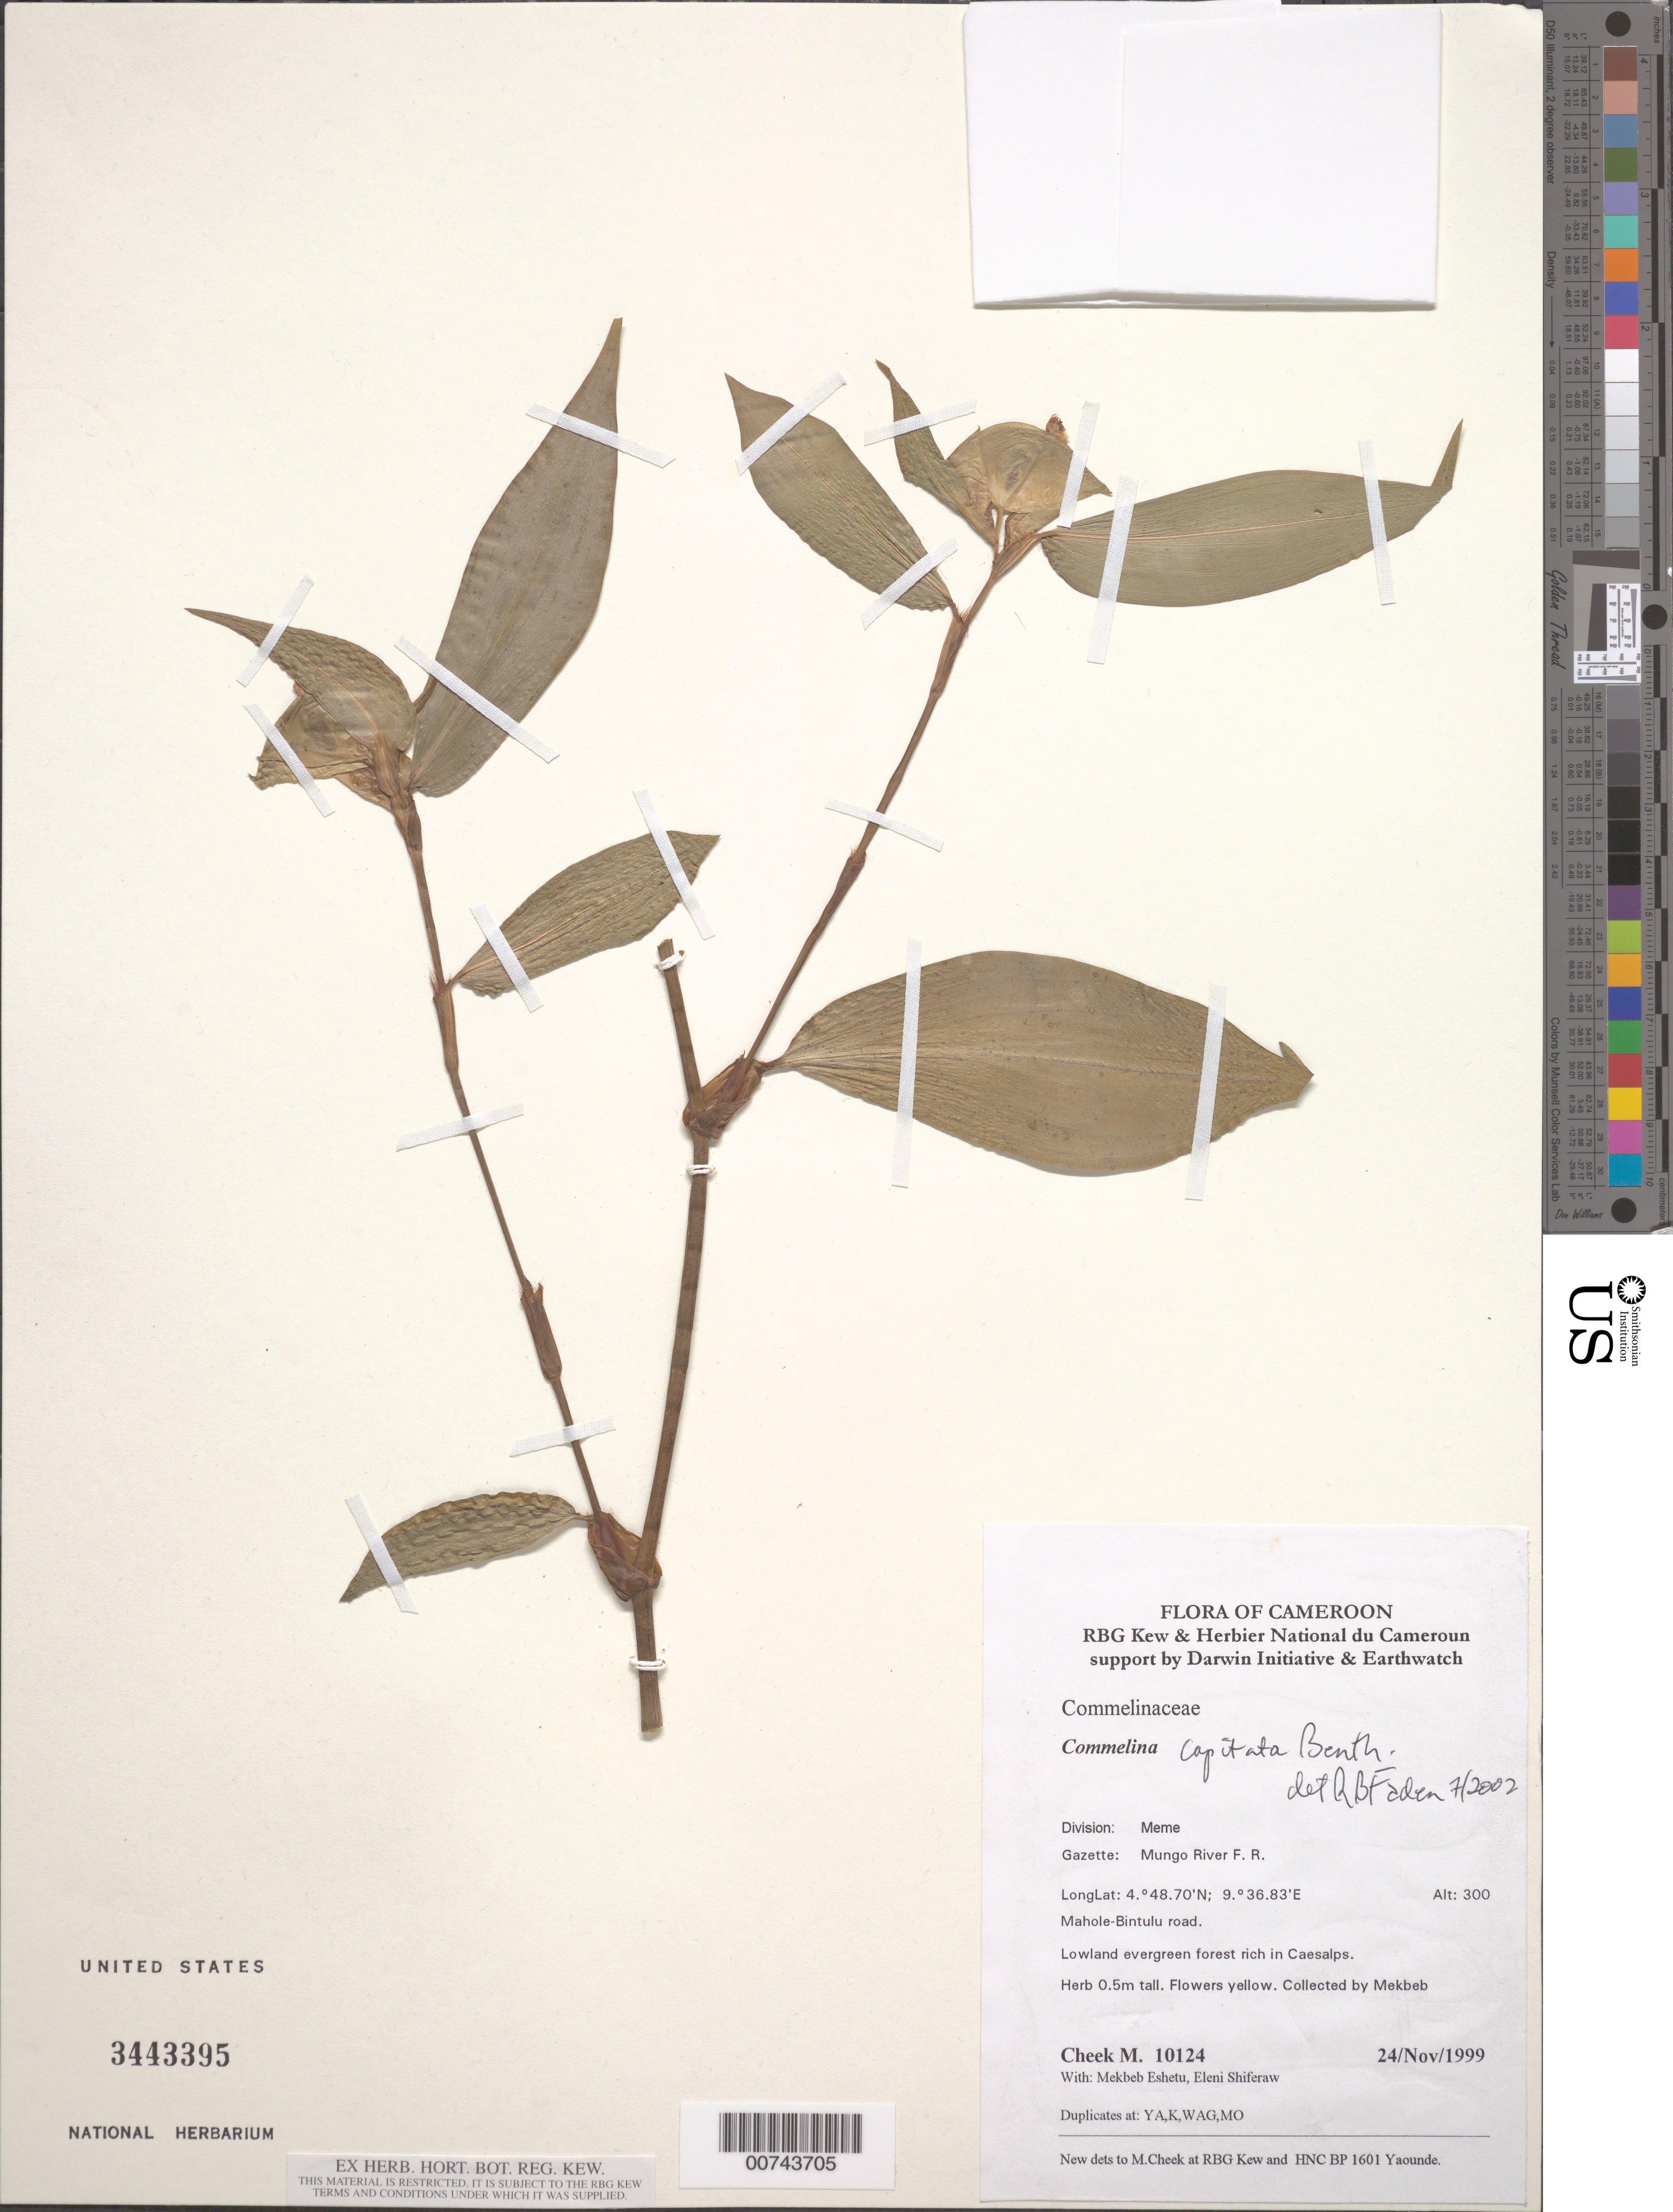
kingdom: Plantae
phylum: Tracheophyta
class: Liliopsida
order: Commelinales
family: Commelinaceae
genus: Commelina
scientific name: Commelina capitata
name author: Benth.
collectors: M. Cheek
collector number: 10124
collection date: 1999-11-24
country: Cameroon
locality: Division: Meme. Gazette: Mungo River F. R. Mahole-Bintulu road.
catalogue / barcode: US 3443395